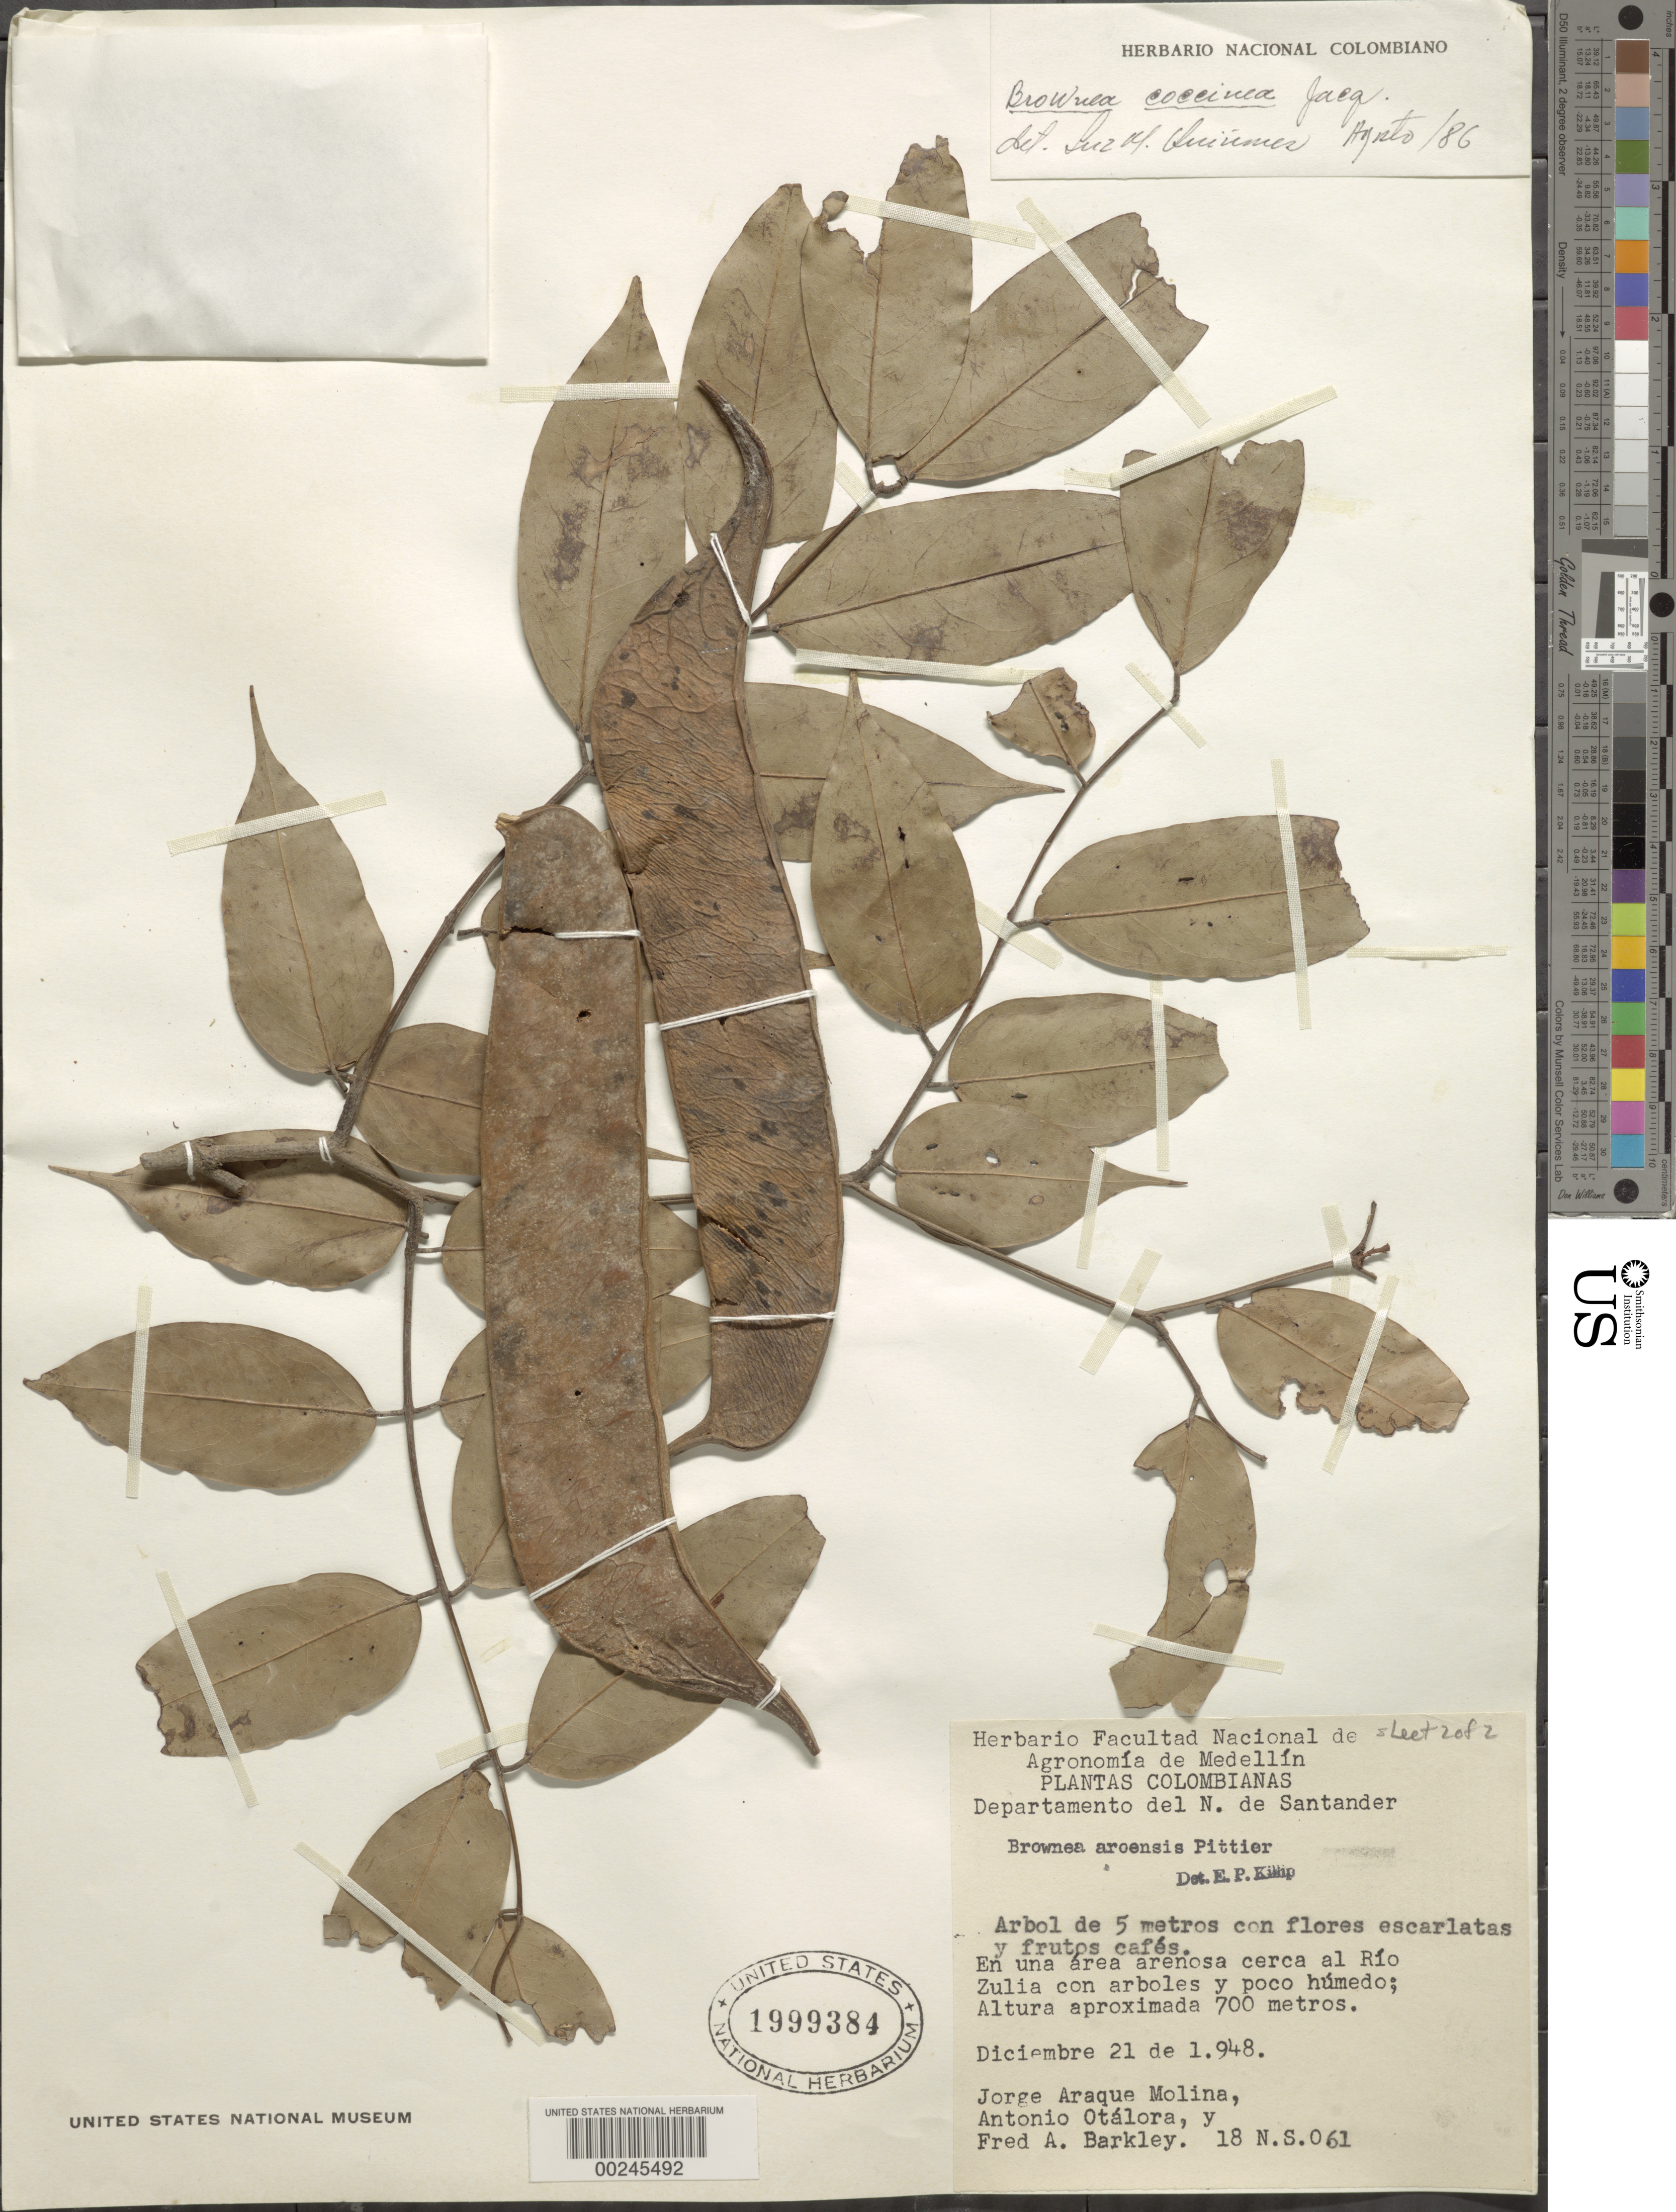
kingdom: Plantae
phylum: Tracheophyta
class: Magnoliopsida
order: Fabales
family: Fabaceae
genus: Brownea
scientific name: Brownea coccinea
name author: Jacq.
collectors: J. Araque Molina, A. Otalora & F. A. Barkley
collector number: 18 N.s.061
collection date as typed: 21 Dec 1948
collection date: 1948-12-21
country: Colombia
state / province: Norte de Santander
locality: Ca Rio Zulia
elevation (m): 700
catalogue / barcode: US 1999384